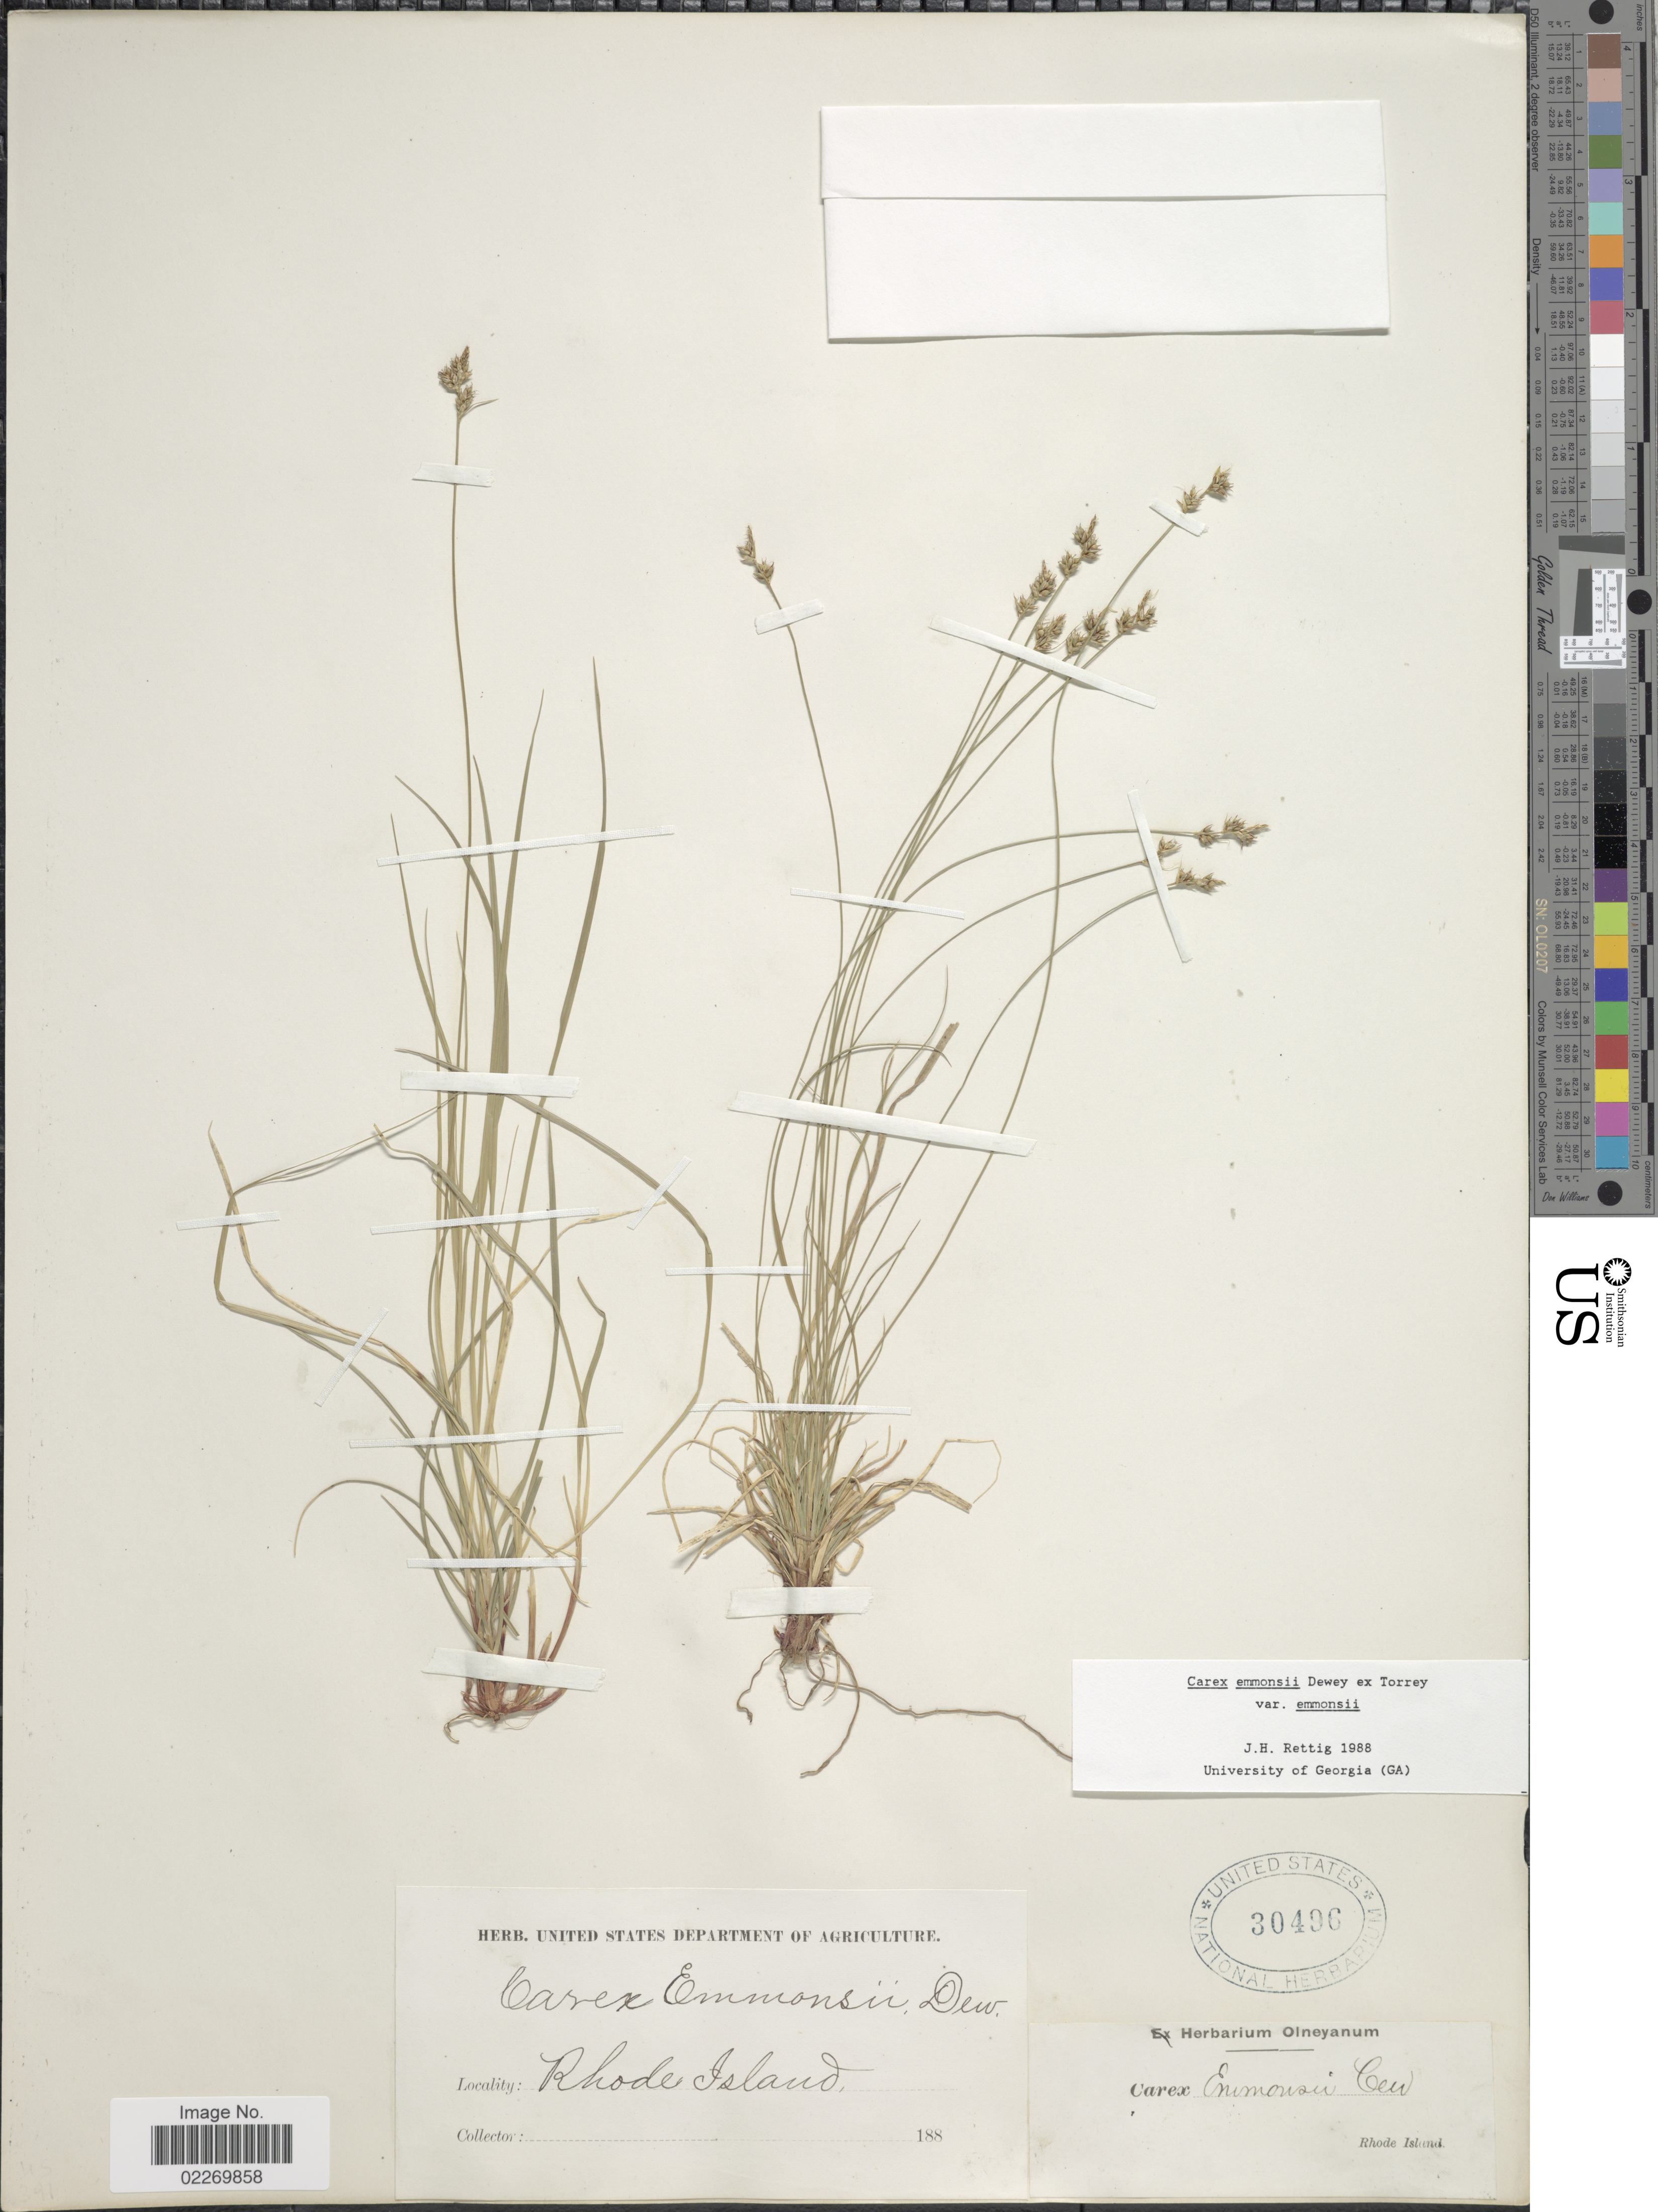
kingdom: Plantae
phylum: Tracheophyta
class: Liliopsida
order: Poales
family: Cyperaceae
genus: Carex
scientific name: Carex emmonsii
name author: Dewey ex Torr.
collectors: ex herb. Olneyanum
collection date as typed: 188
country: United States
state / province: Rhode Island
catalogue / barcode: US 30496